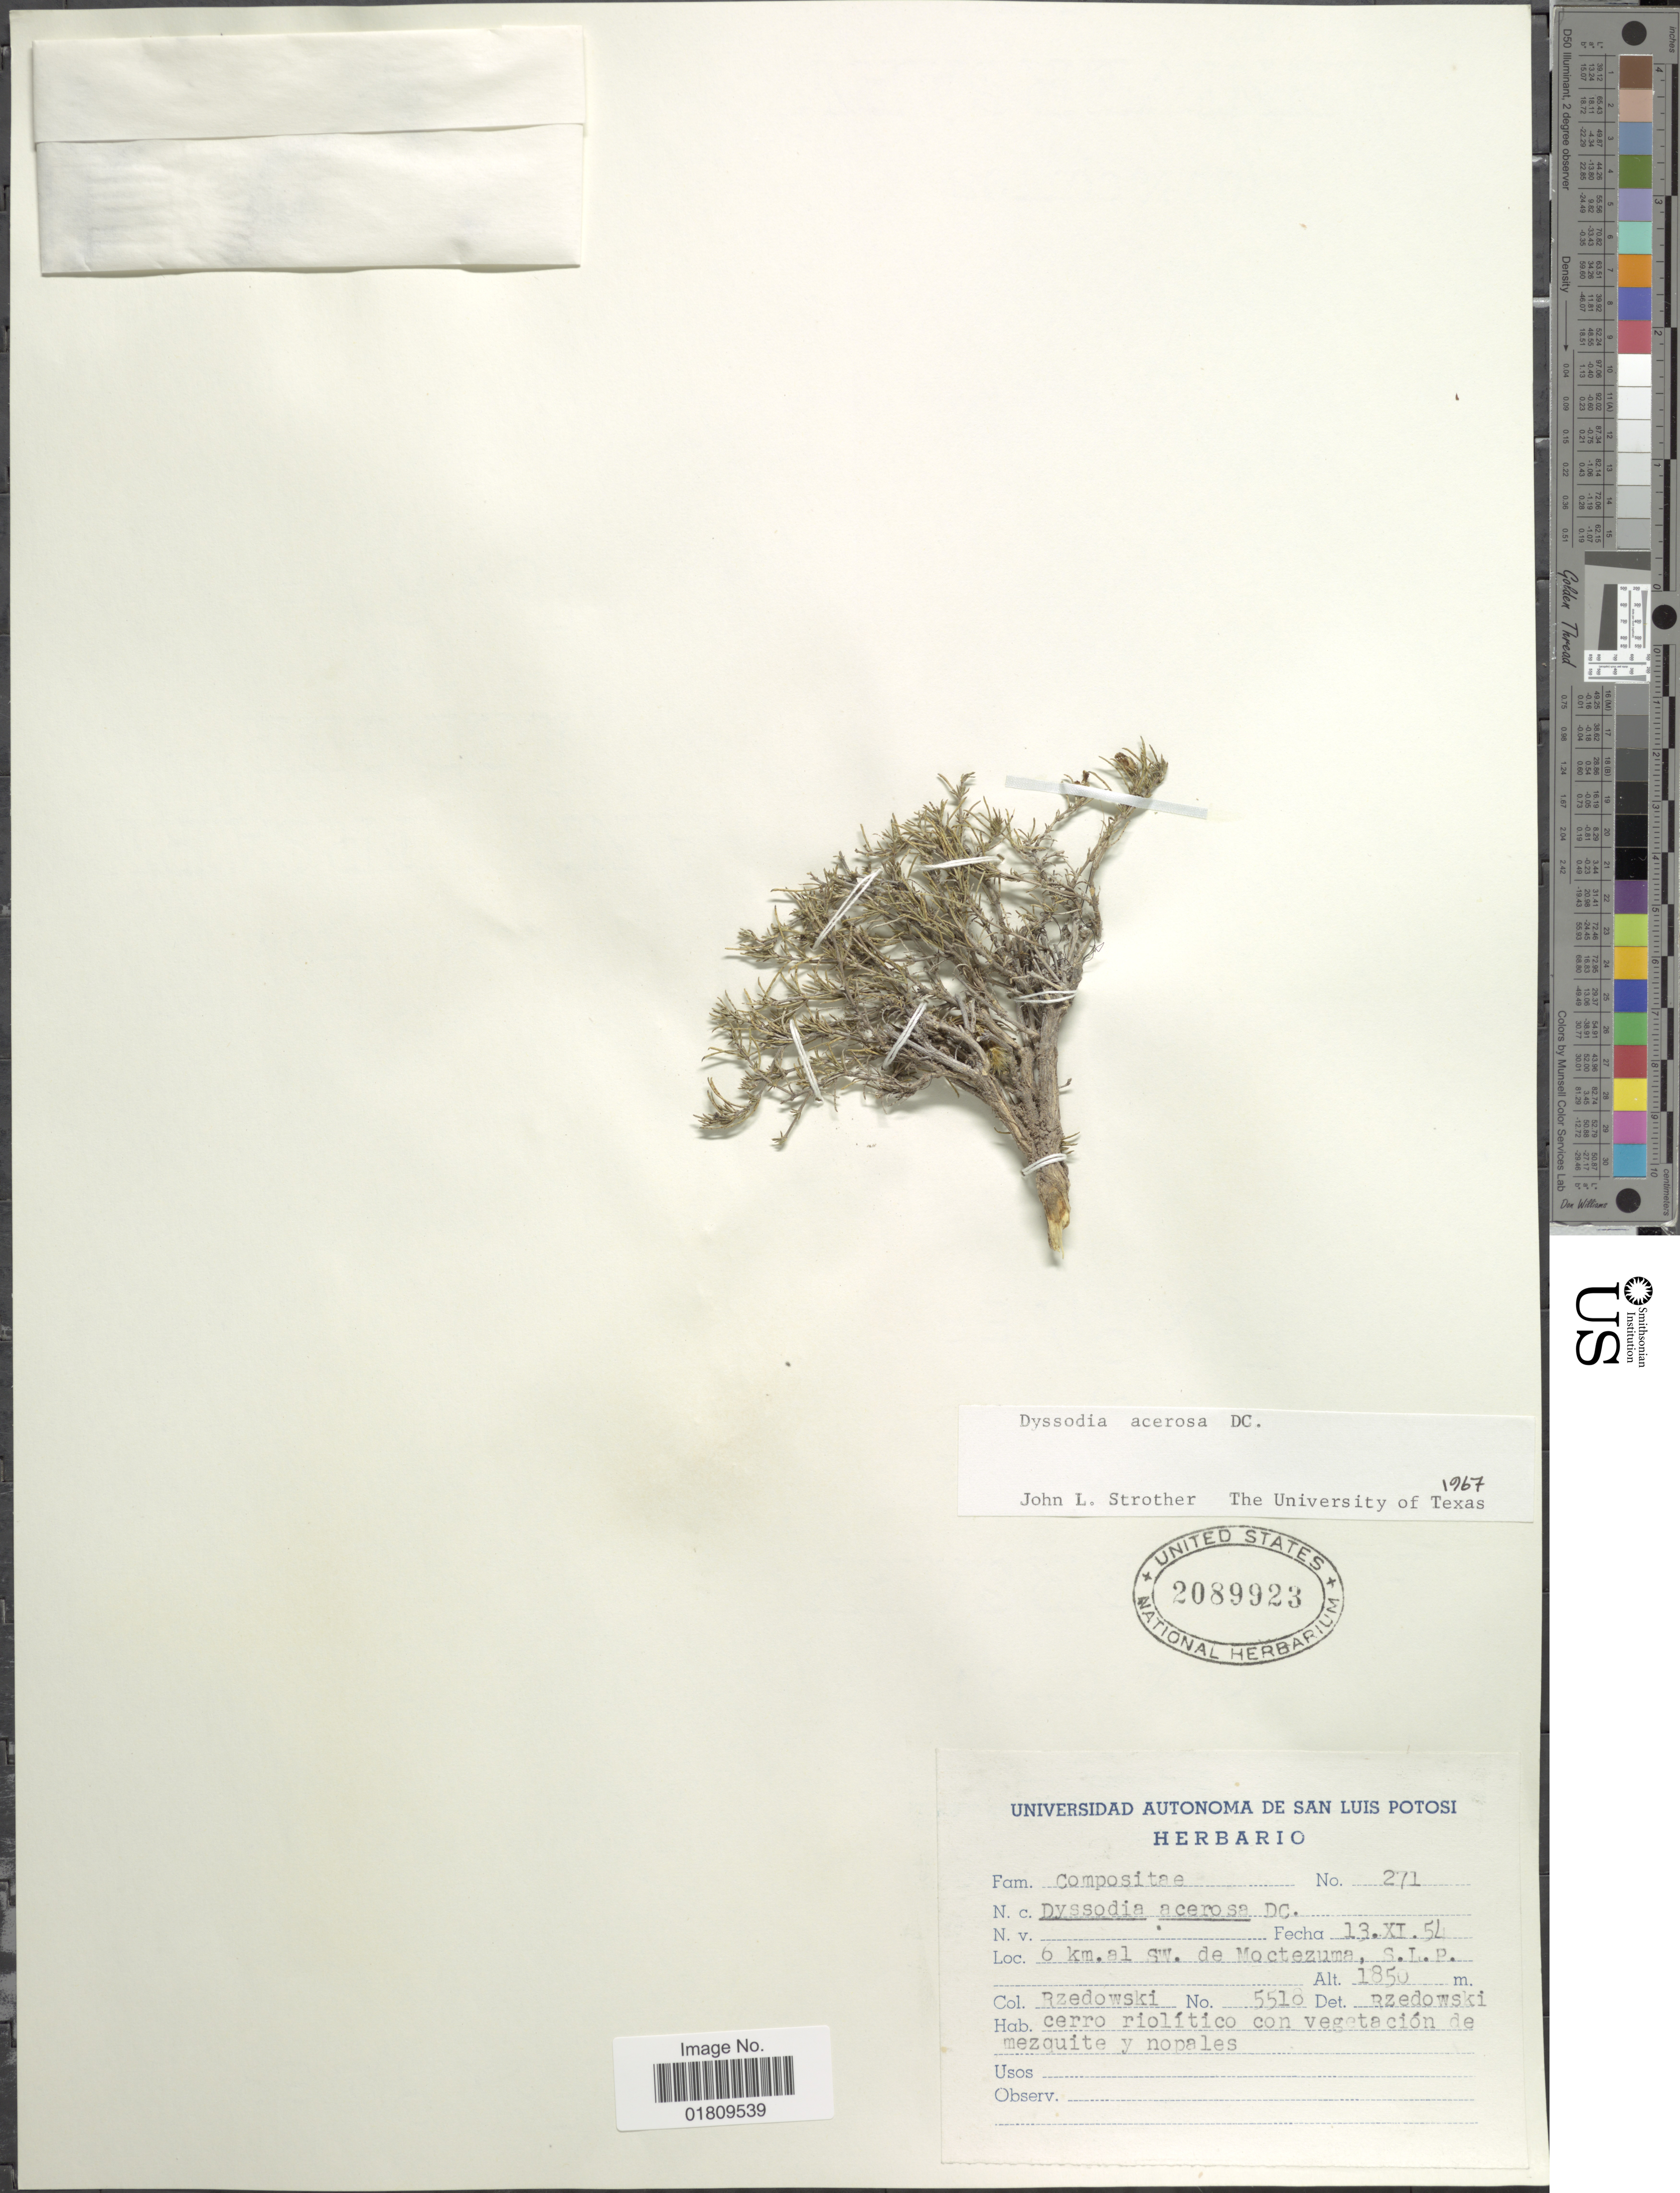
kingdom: Plantae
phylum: Tracheophyta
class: Magnoliopsida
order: Asterales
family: Asteraceae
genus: Dyssodia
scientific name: Dyssodia acerosa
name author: DC.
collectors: Rzedowski, --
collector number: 5518/271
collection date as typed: Transcribed d/m/y: 13/11/54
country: Mexico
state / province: San Luis Potosí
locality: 6 km. al SW. de Moctezuma, cerro riolítico con vegetación de mezquite y nopales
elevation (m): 1850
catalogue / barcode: US 2089923